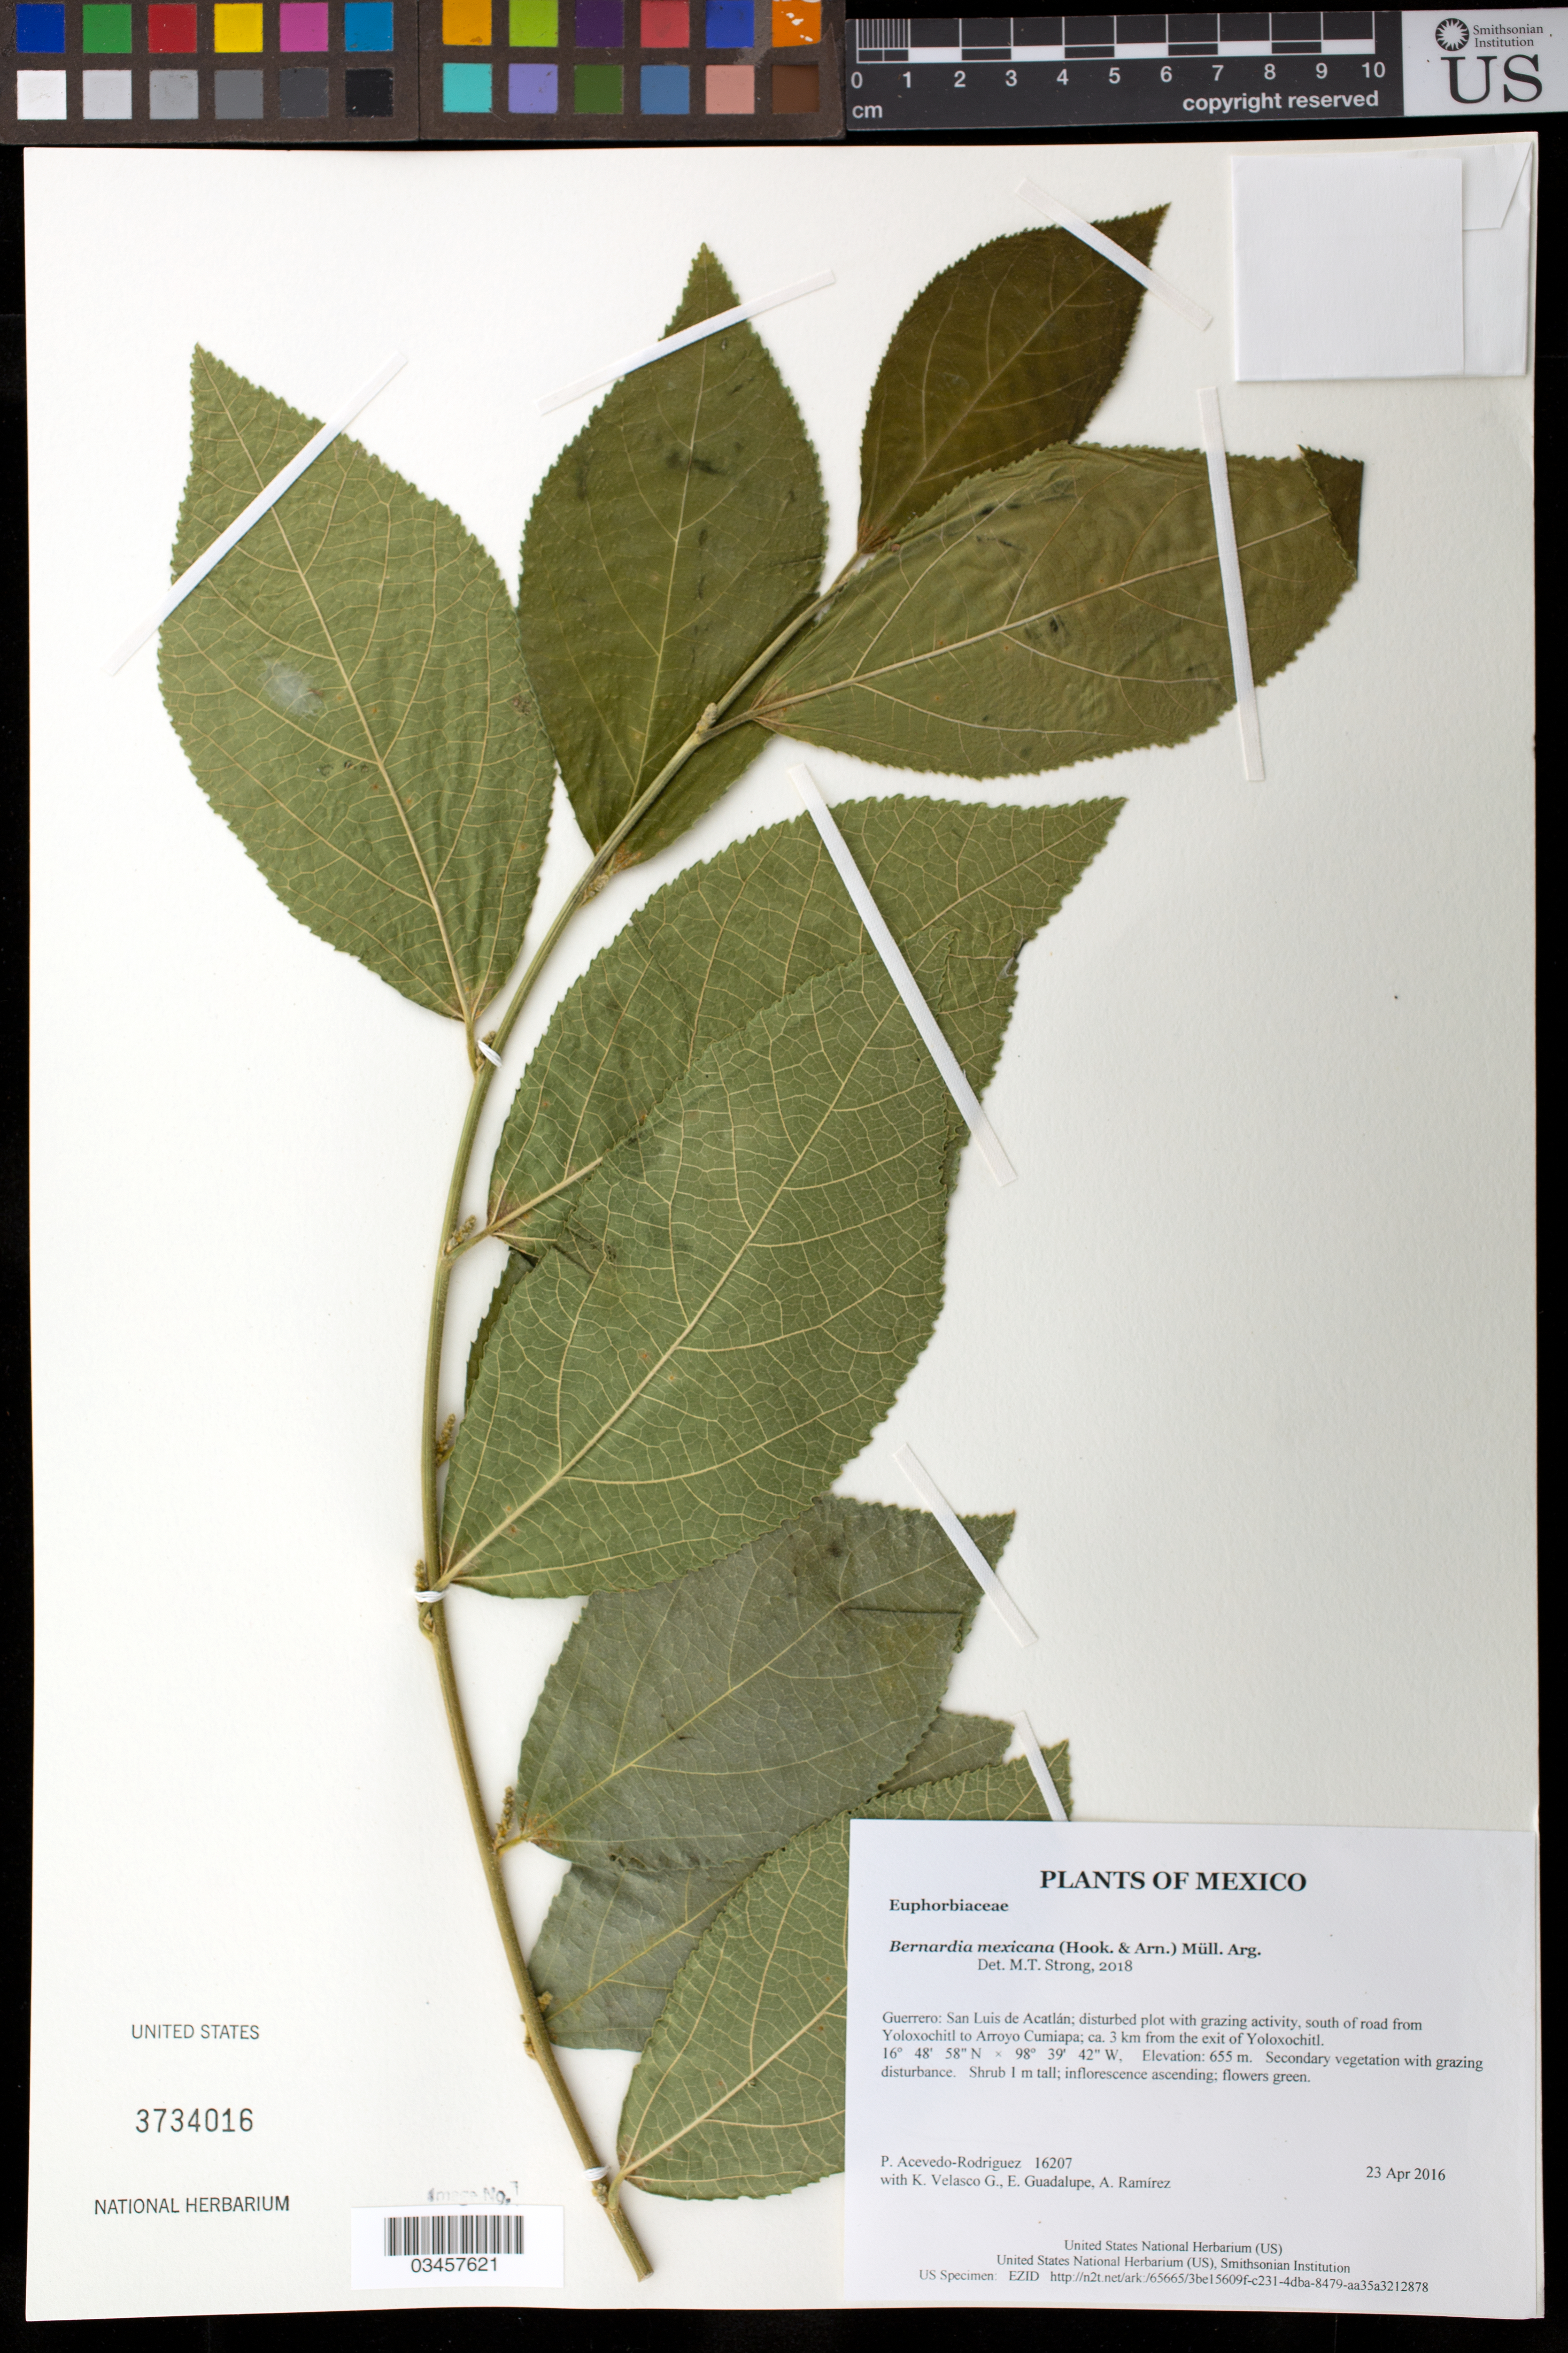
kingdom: Plantae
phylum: Tracheophyta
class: Magnoliopsida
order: Malpighiales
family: Euphorbiaceae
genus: Bernardia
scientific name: Bernardia mexicana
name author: (Hook. & Arn.) Müll. Arg.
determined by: Strong, Mark T., (BOT), Smithsonian Institution - National Museum of Natural History (UNITED STATES)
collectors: P. Acevedo-Rodr., K. Velasco G., E. Guadalupe & A. Ramírez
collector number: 16207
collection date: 2016-04-23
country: Mexico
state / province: Guerrero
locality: San Luis de Acatlán; disturbed plot with grazing activity, south of road from Yoloxochitl to Arroyo Cumiapa; ca. 3 km from the exit of Yoloxochitl.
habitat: Secondary vegetation with grazing disturbance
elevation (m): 655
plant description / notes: US, NY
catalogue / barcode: US 3734016